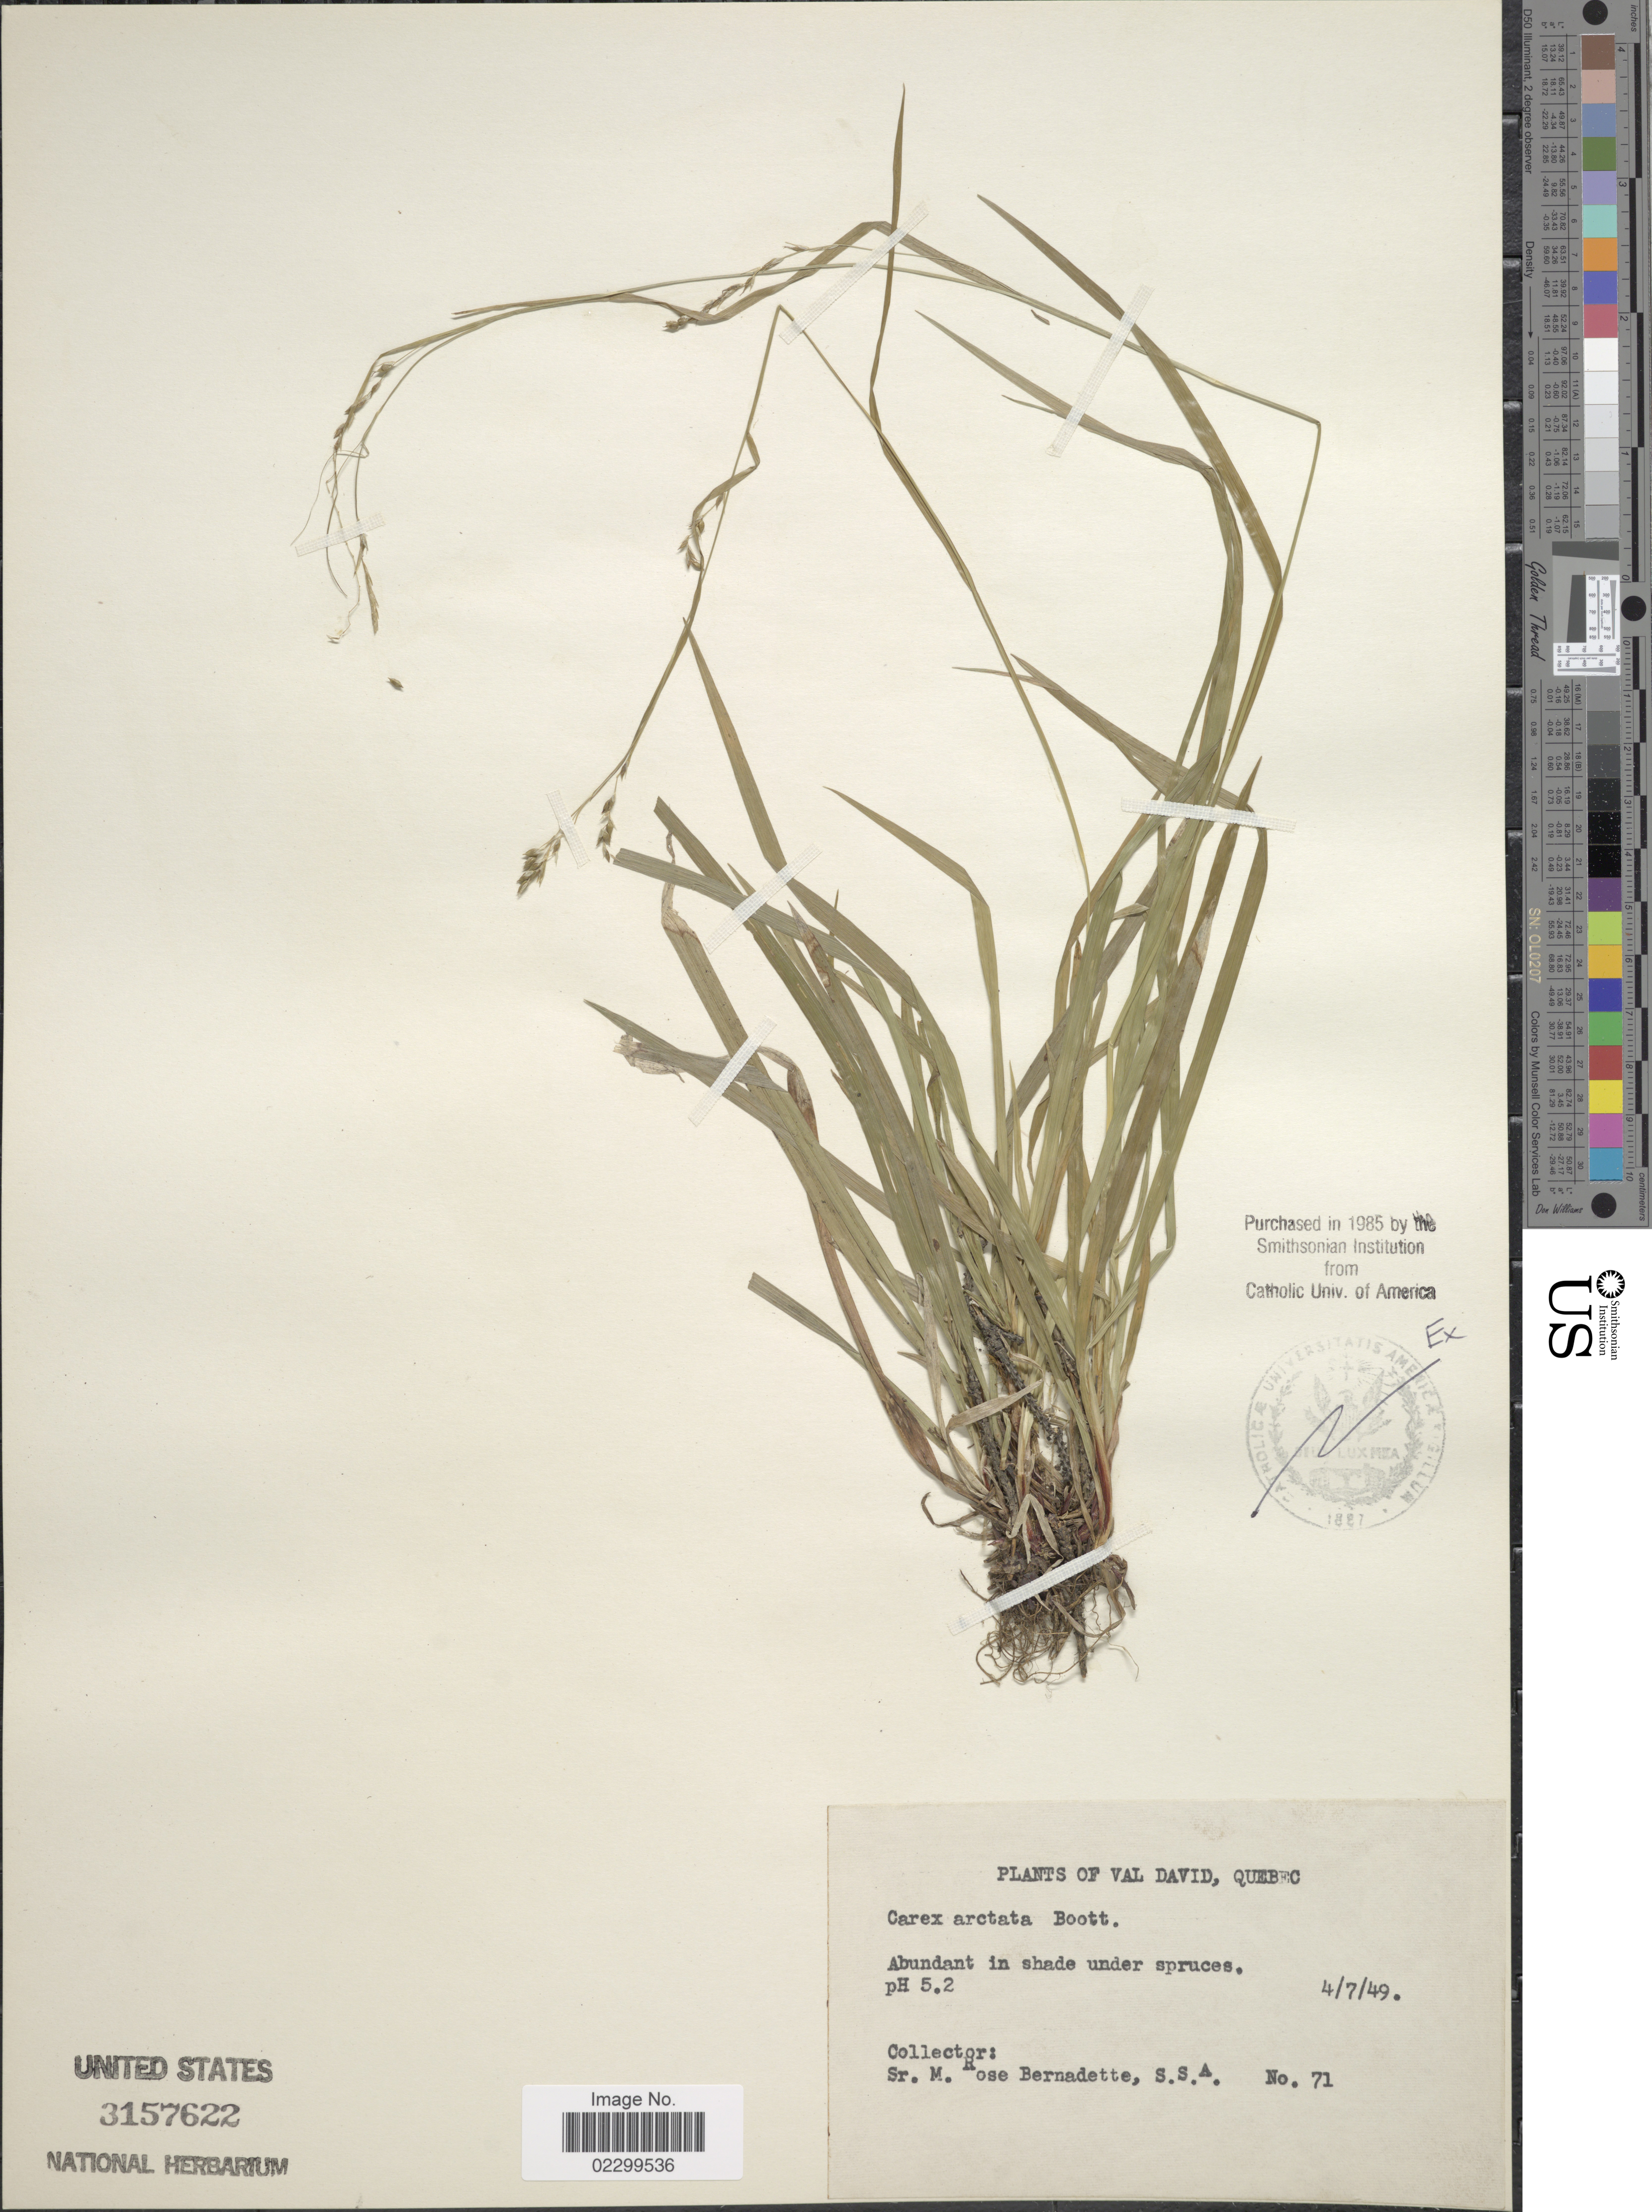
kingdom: Plantae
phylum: Tracheophyta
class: Liliopsida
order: Poales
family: Cyperaceae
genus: Carex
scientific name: Carex arctata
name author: Boott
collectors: M. Bernadette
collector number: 71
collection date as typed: Transcribed d/m/y: 4/7/49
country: Canada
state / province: Quebec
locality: Val David, abundant in shade under spruces.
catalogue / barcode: US 3157622